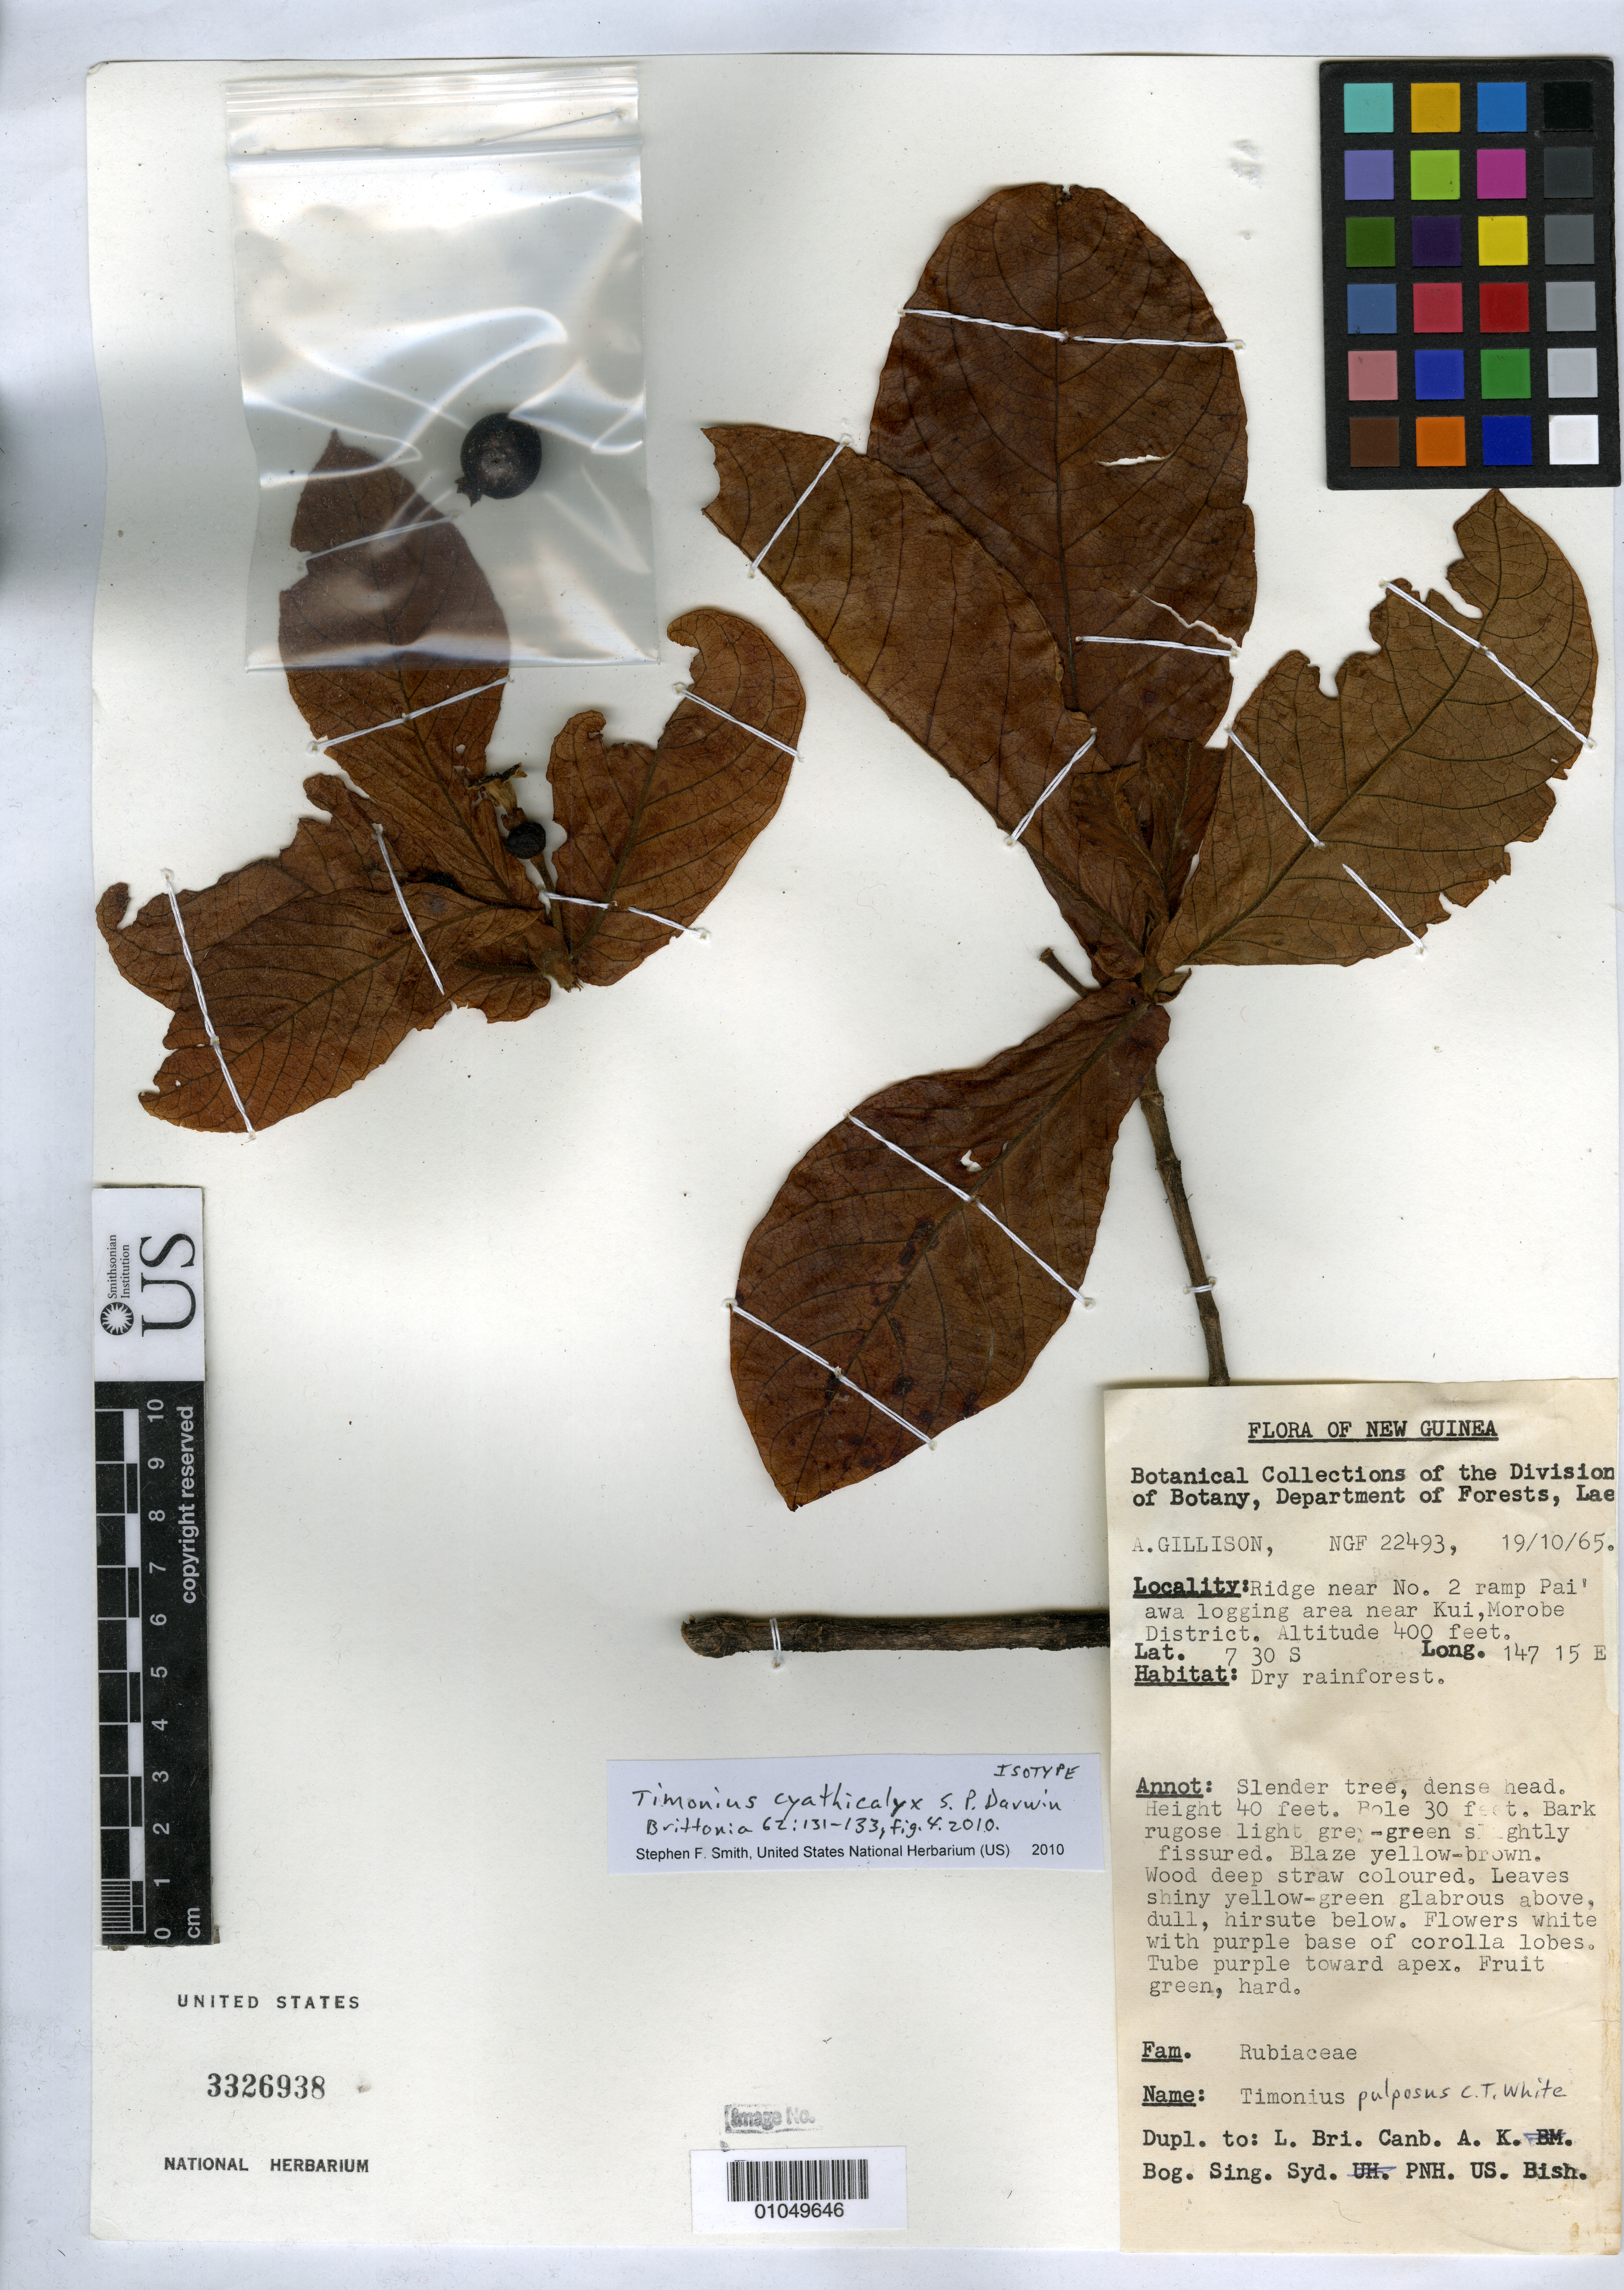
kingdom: Plantae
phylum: Tracheophyta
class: Magnoliopsida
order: Gentianales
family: Rubiaceae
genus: Timonius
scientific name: Timonius cyathicalyx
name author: S.P. Darwin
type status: Isotype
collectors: A. Gillison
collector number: NGF 22493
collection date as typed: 19 Oct 1965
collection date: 1965-10-19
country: Papua New Guinea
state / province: Morobe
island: New Guinea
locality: Ridge near No. 2 ramp Pai'awa logging area near Kui, Morobe District.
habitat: Dry rainforest.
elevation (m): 122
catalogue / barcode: US 3326938